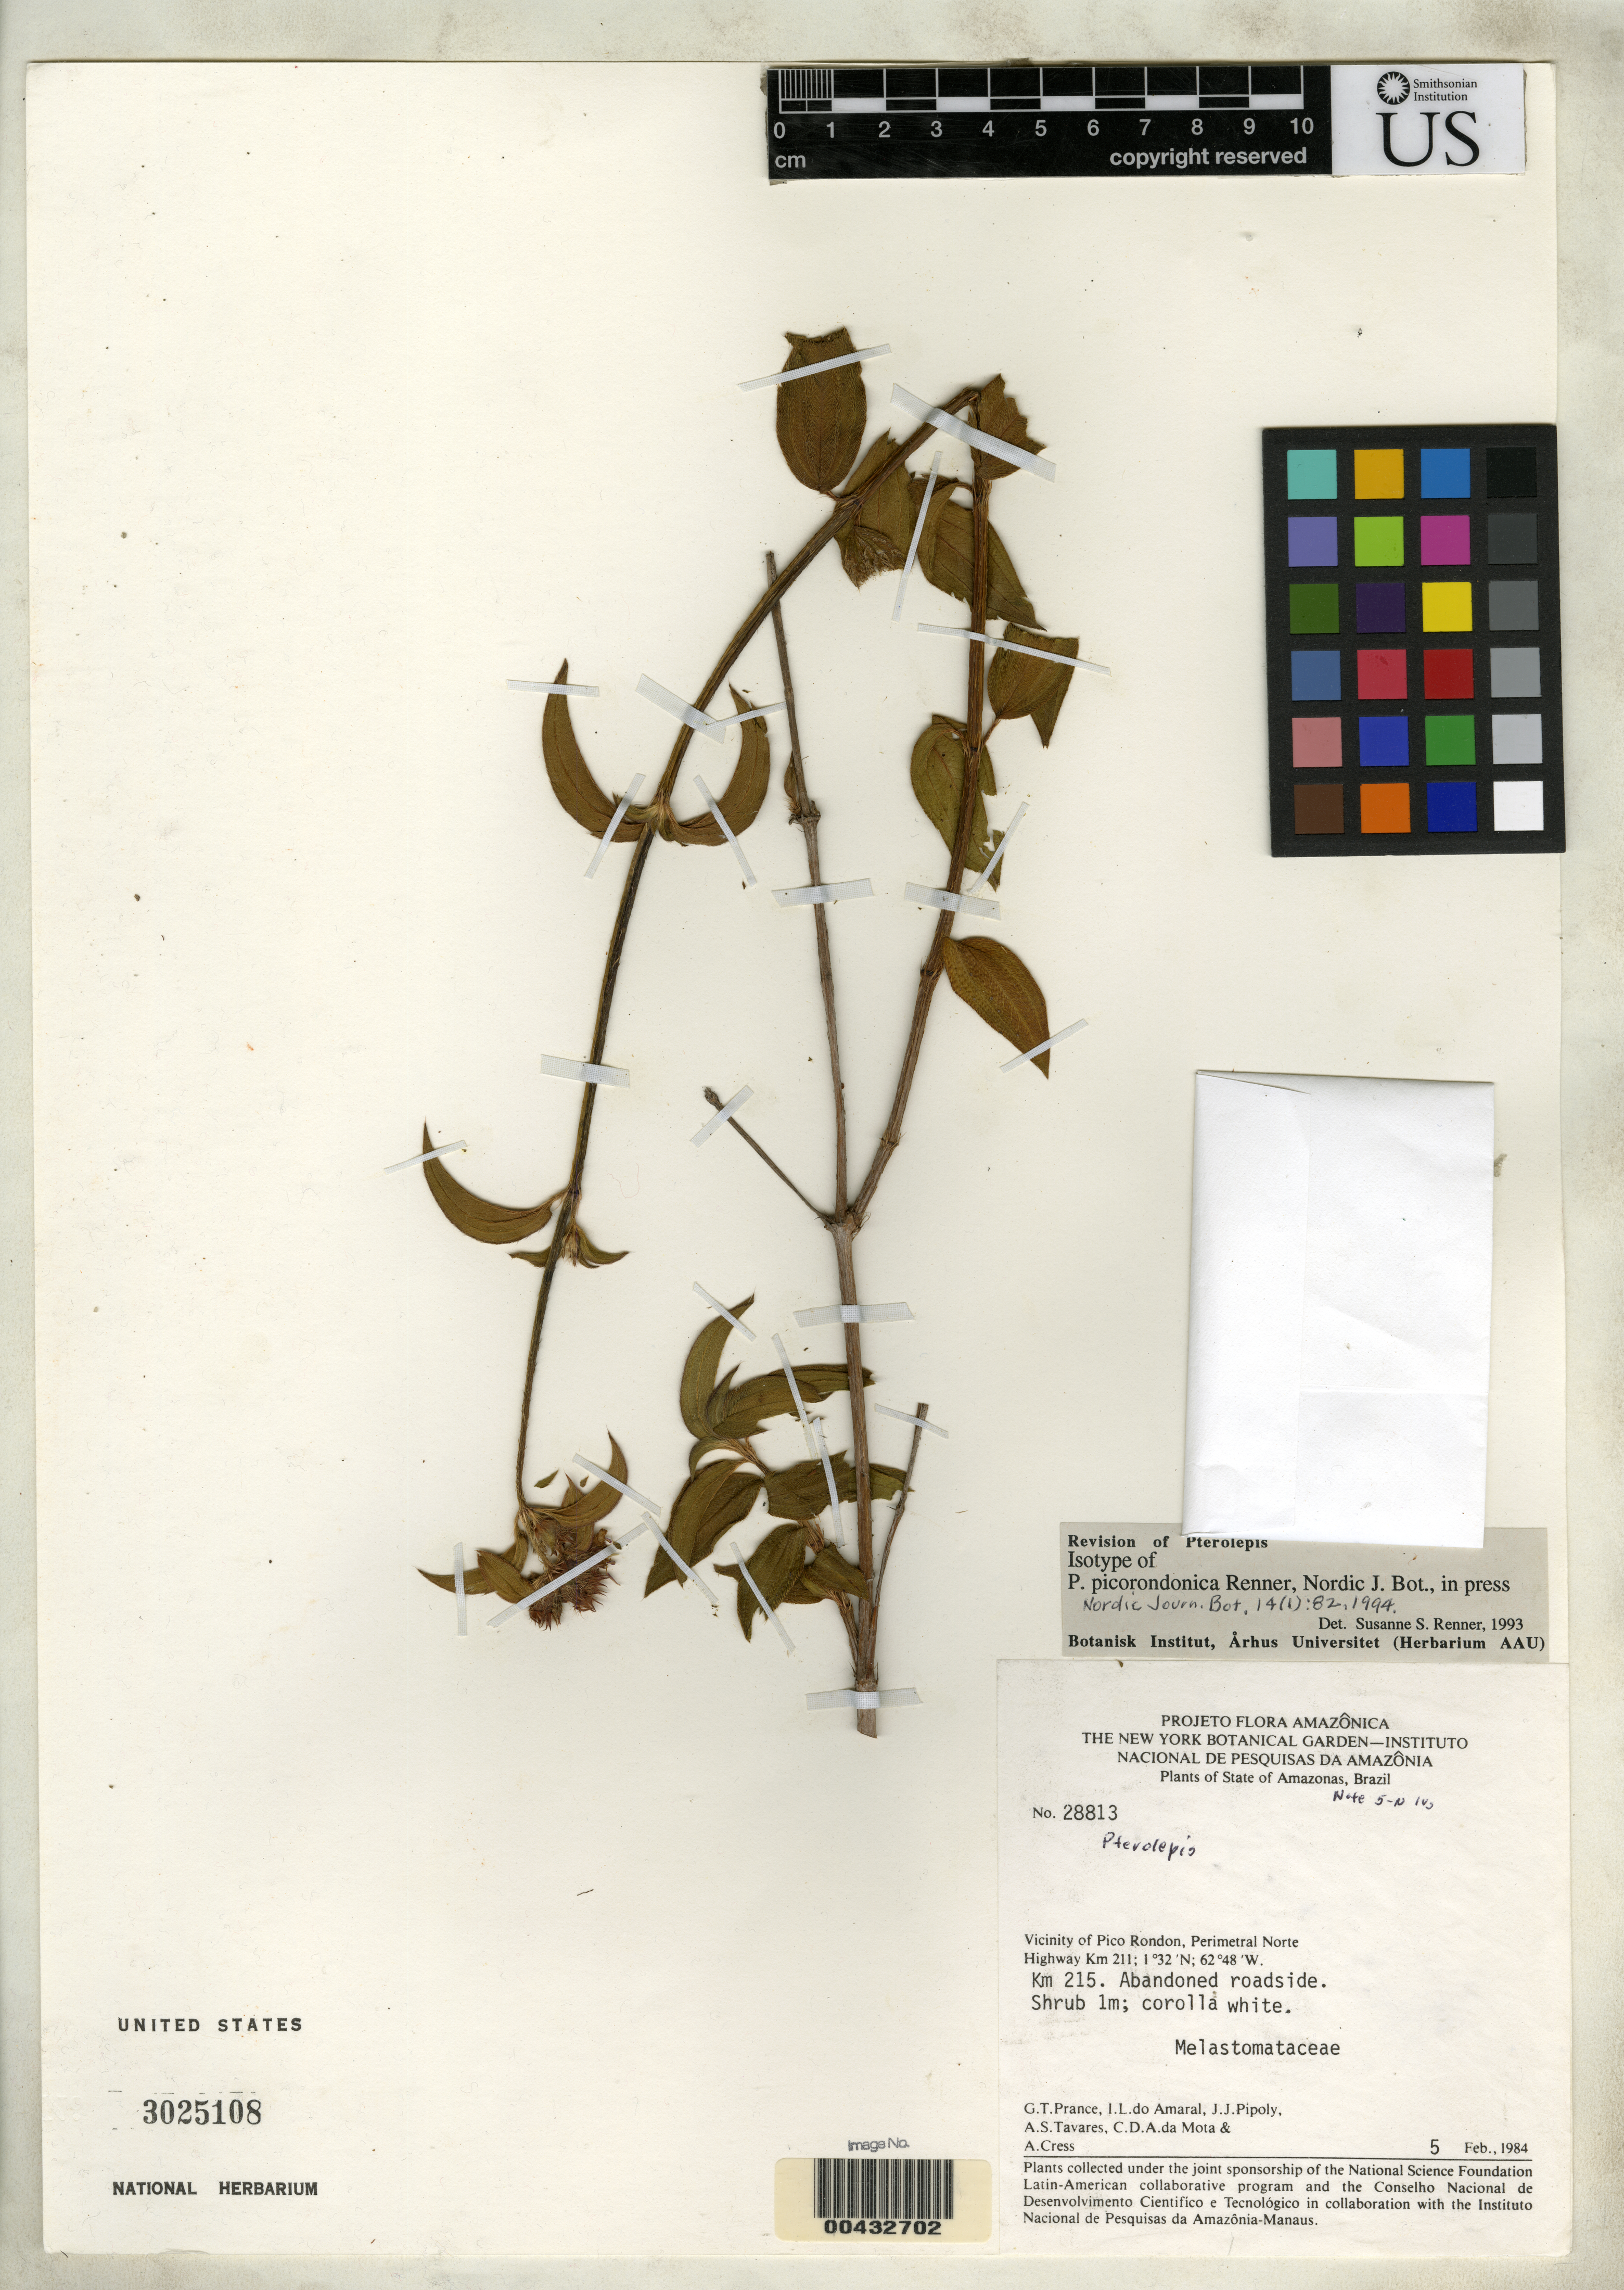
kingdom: Plantae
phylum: Tracheophyta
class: Magnoliopsida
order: Myrtales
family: Melastomataceae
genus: Pterolepis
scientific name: Pterolepis picorondonica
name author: S.S. Renner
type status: Isotype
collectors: G. T. Prance, I. L. Amaral, J. J. Pipoly, A. S. Tavares, C. da Morta & A. Cress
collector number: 28813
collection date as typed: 05 Feb 1984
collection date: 1984-02-05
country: Brazil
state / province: Amazonas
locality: Vicinity of Pico Rondon, Perimetral Norte Highway km 211, km 215.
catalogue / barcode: US 3025108